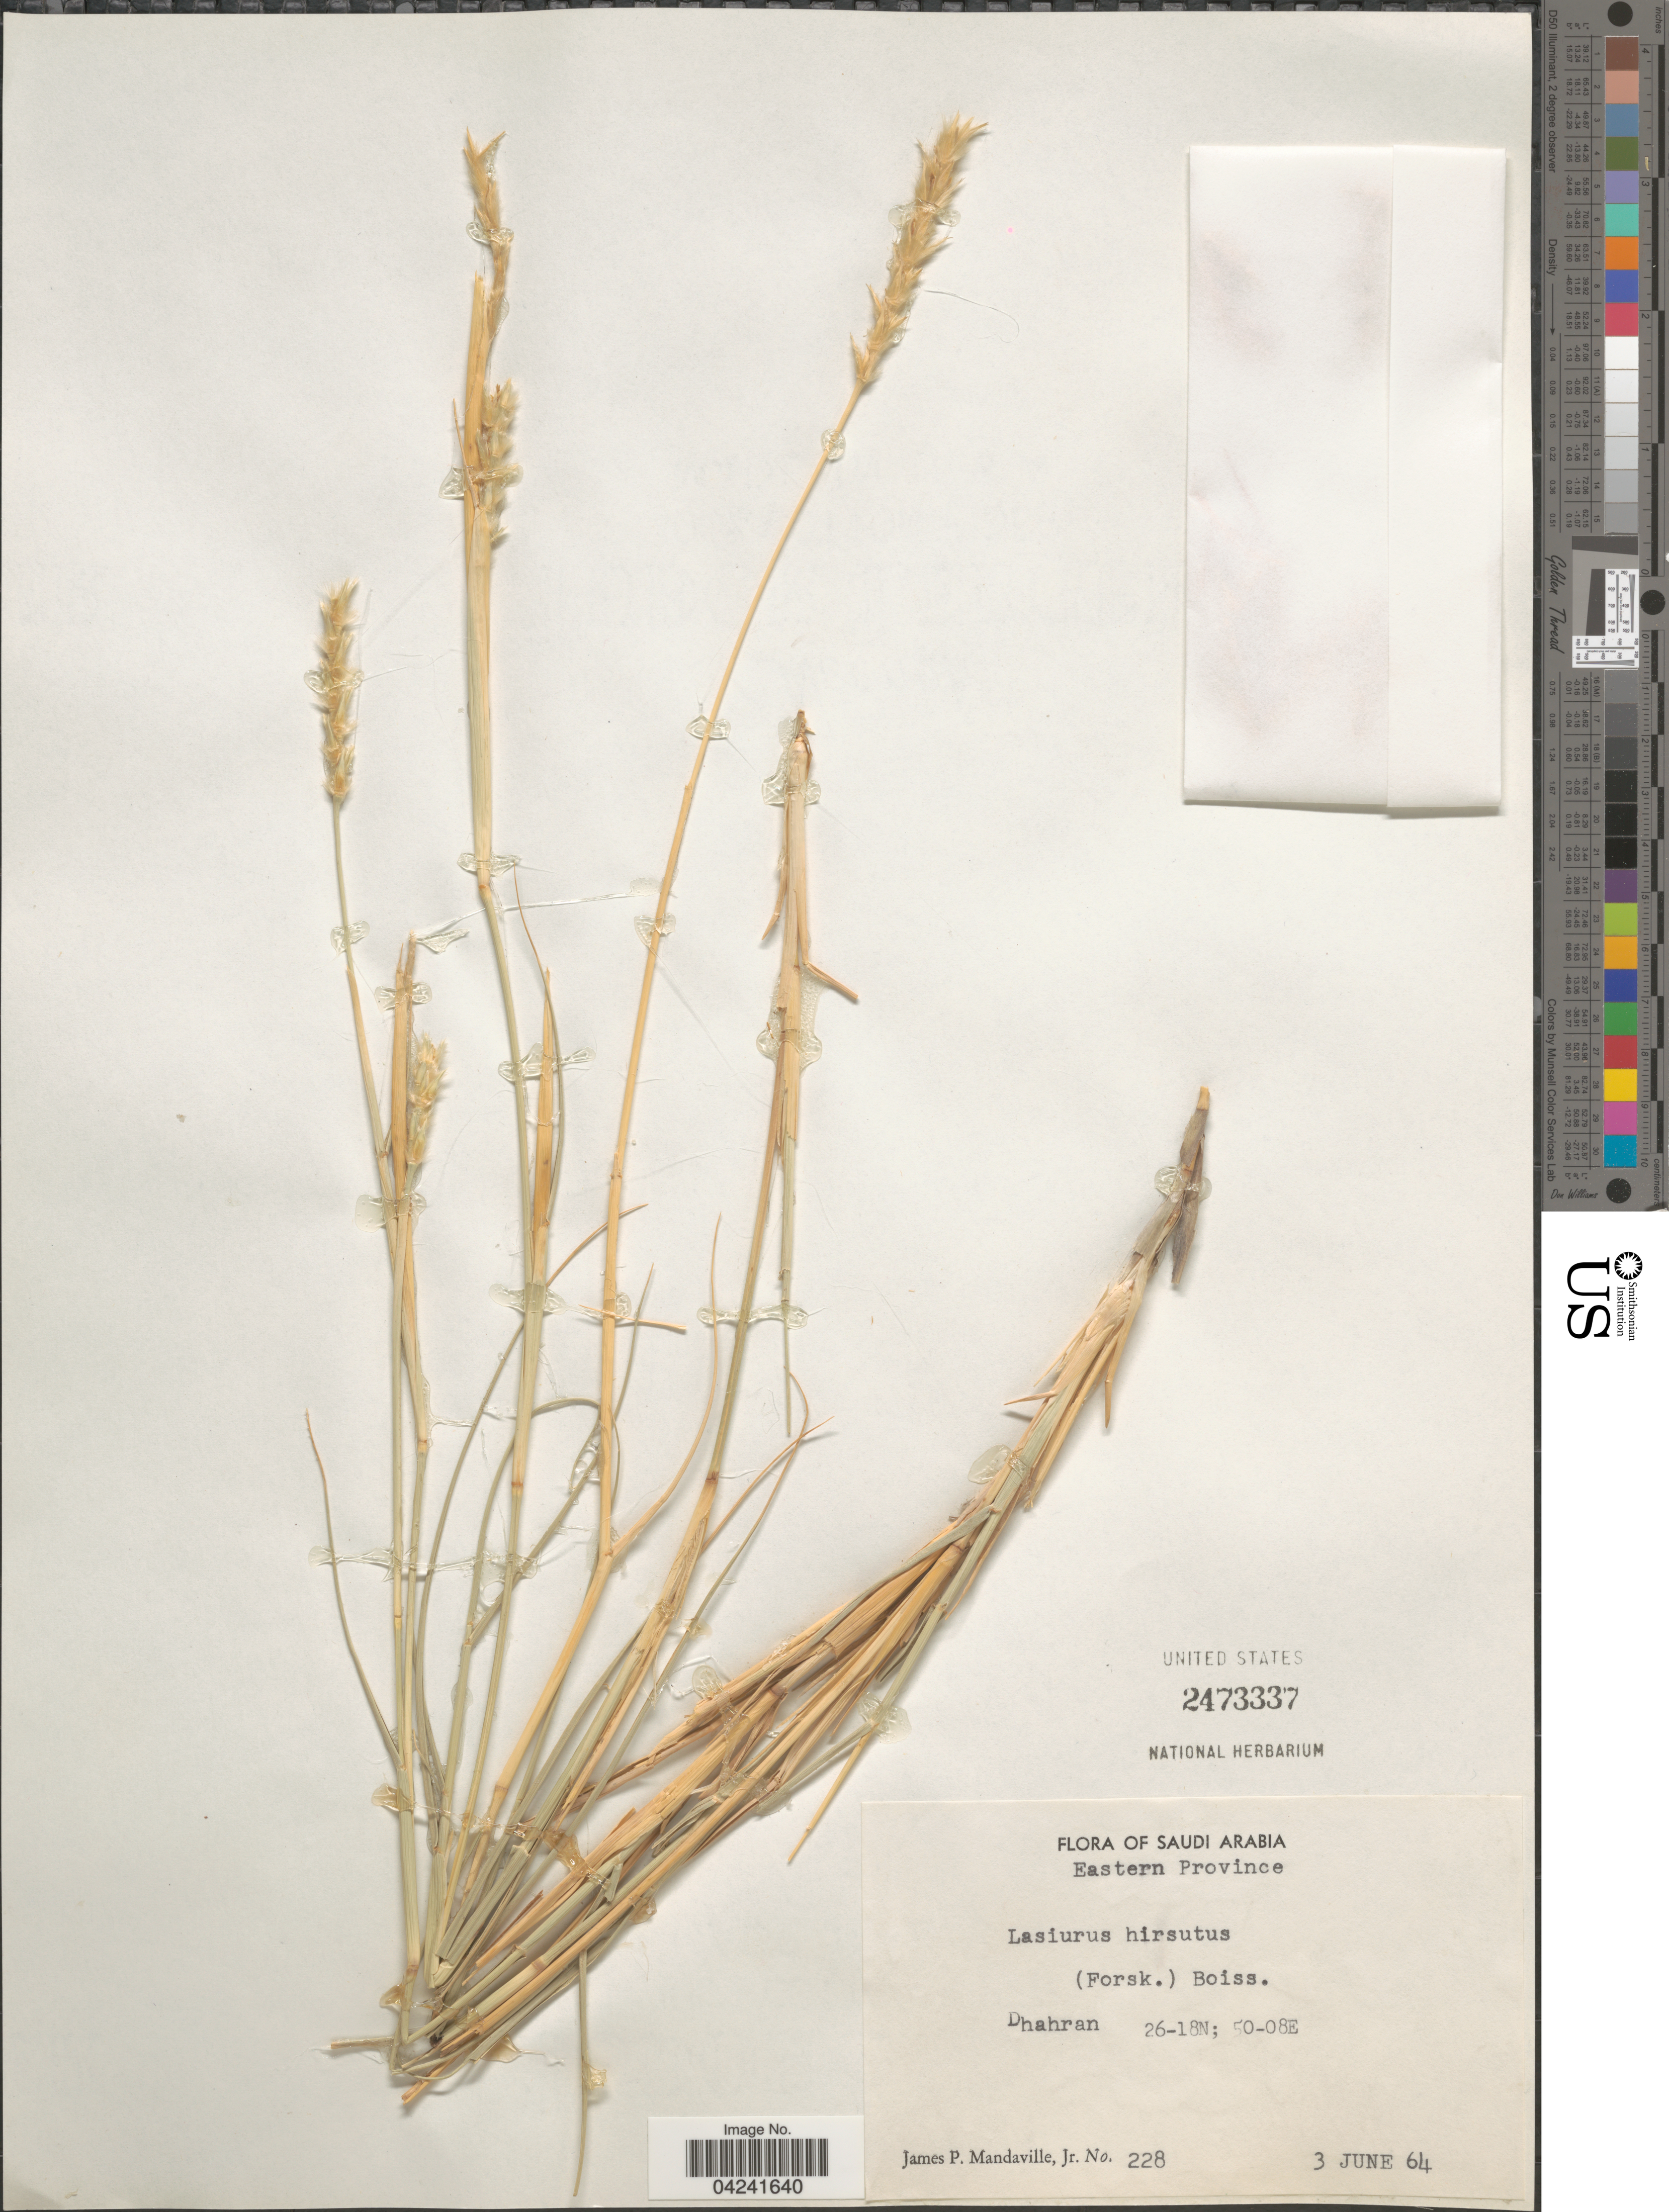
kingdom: Plantae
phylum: Tracheophyta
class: Liliopsida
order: Poales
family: Poaceae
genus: Lasiurus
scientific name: Lasiurus scindicus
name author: Henr.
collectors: J. Mandaville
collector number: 228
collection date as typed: Transcribed d/m/y: 3/6/64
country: Saudi Arabia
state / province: Ash Sharqiyah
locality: Eastern Province. Dhahran.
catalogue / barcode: US 2473337